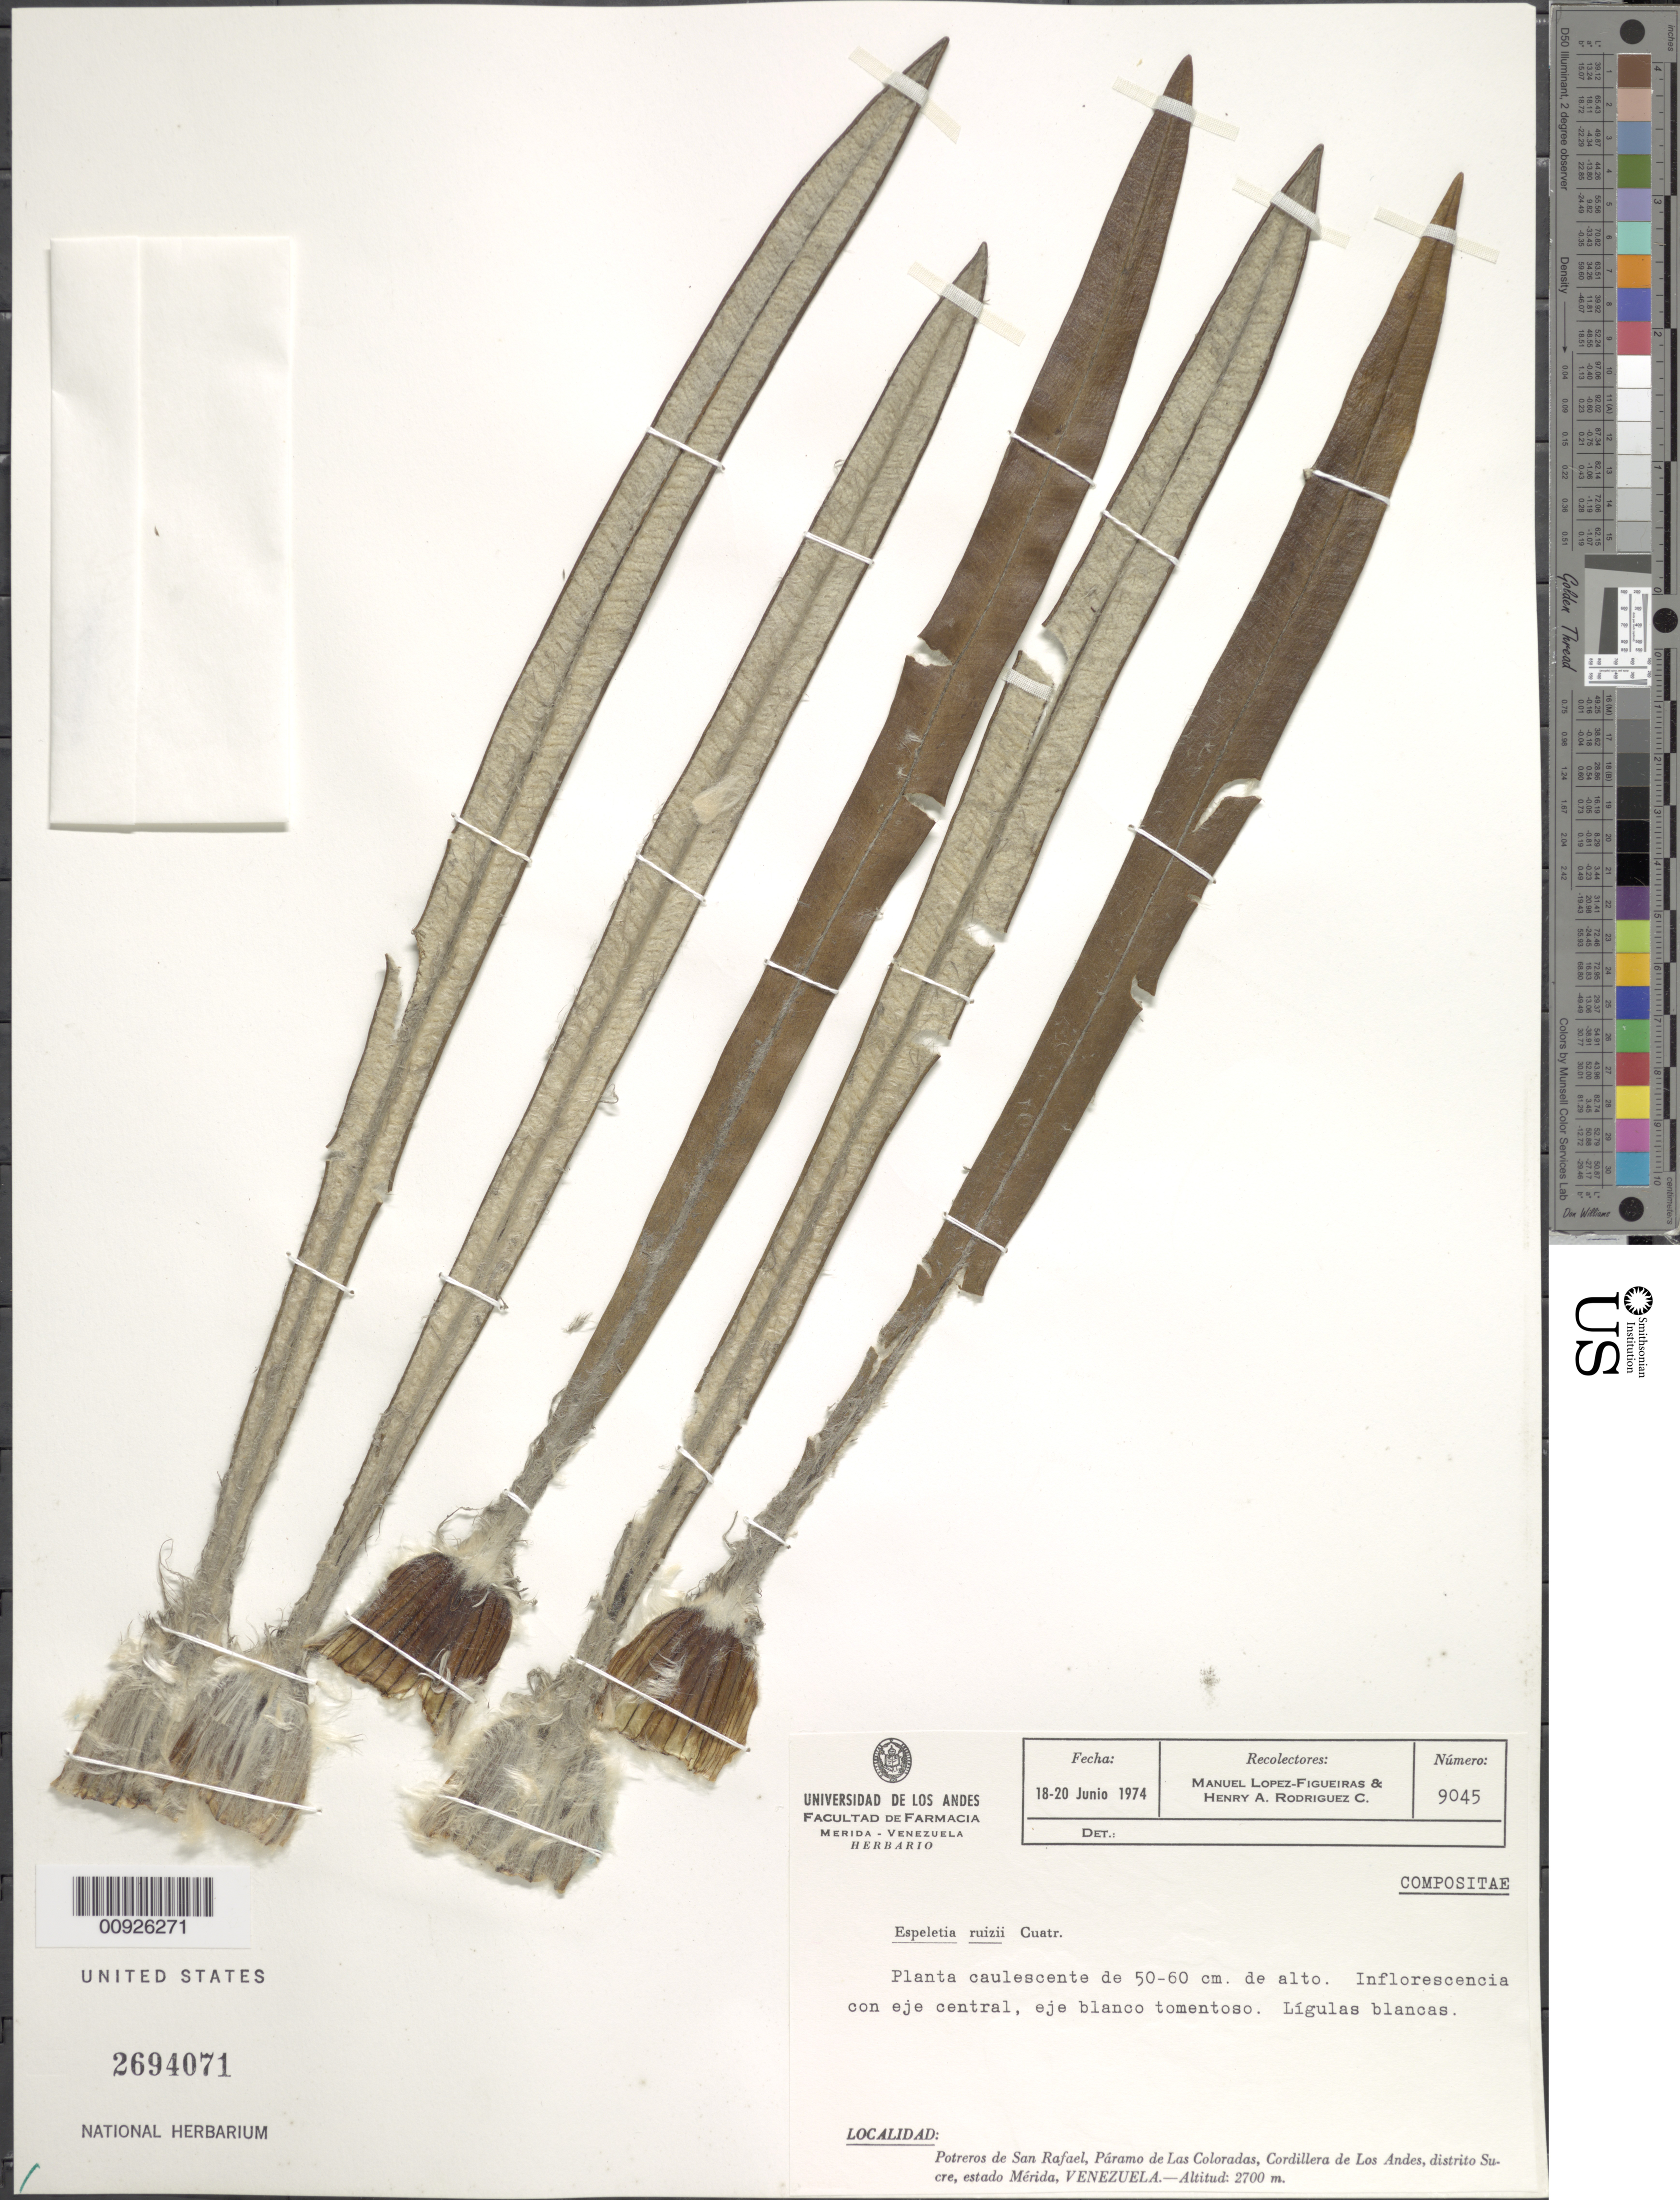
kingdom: Plantae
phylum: Tracheophyta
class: Magnoliopsida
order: Asterales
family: Asteraceae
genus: Ruilopezia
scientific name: Ruilopezia ruizii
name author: (Cuatrec.) Cuatrec.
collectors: M. López Figueiras & H. A. Rodriguez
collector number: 9045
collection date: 1974-06-18/1974-06-20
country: Venezuela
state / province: Mérida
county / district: Sucre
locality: P. de las Coloradas. Potreros de San Rafael, M. Estanques.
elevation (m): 2700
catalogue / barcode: US 2694071